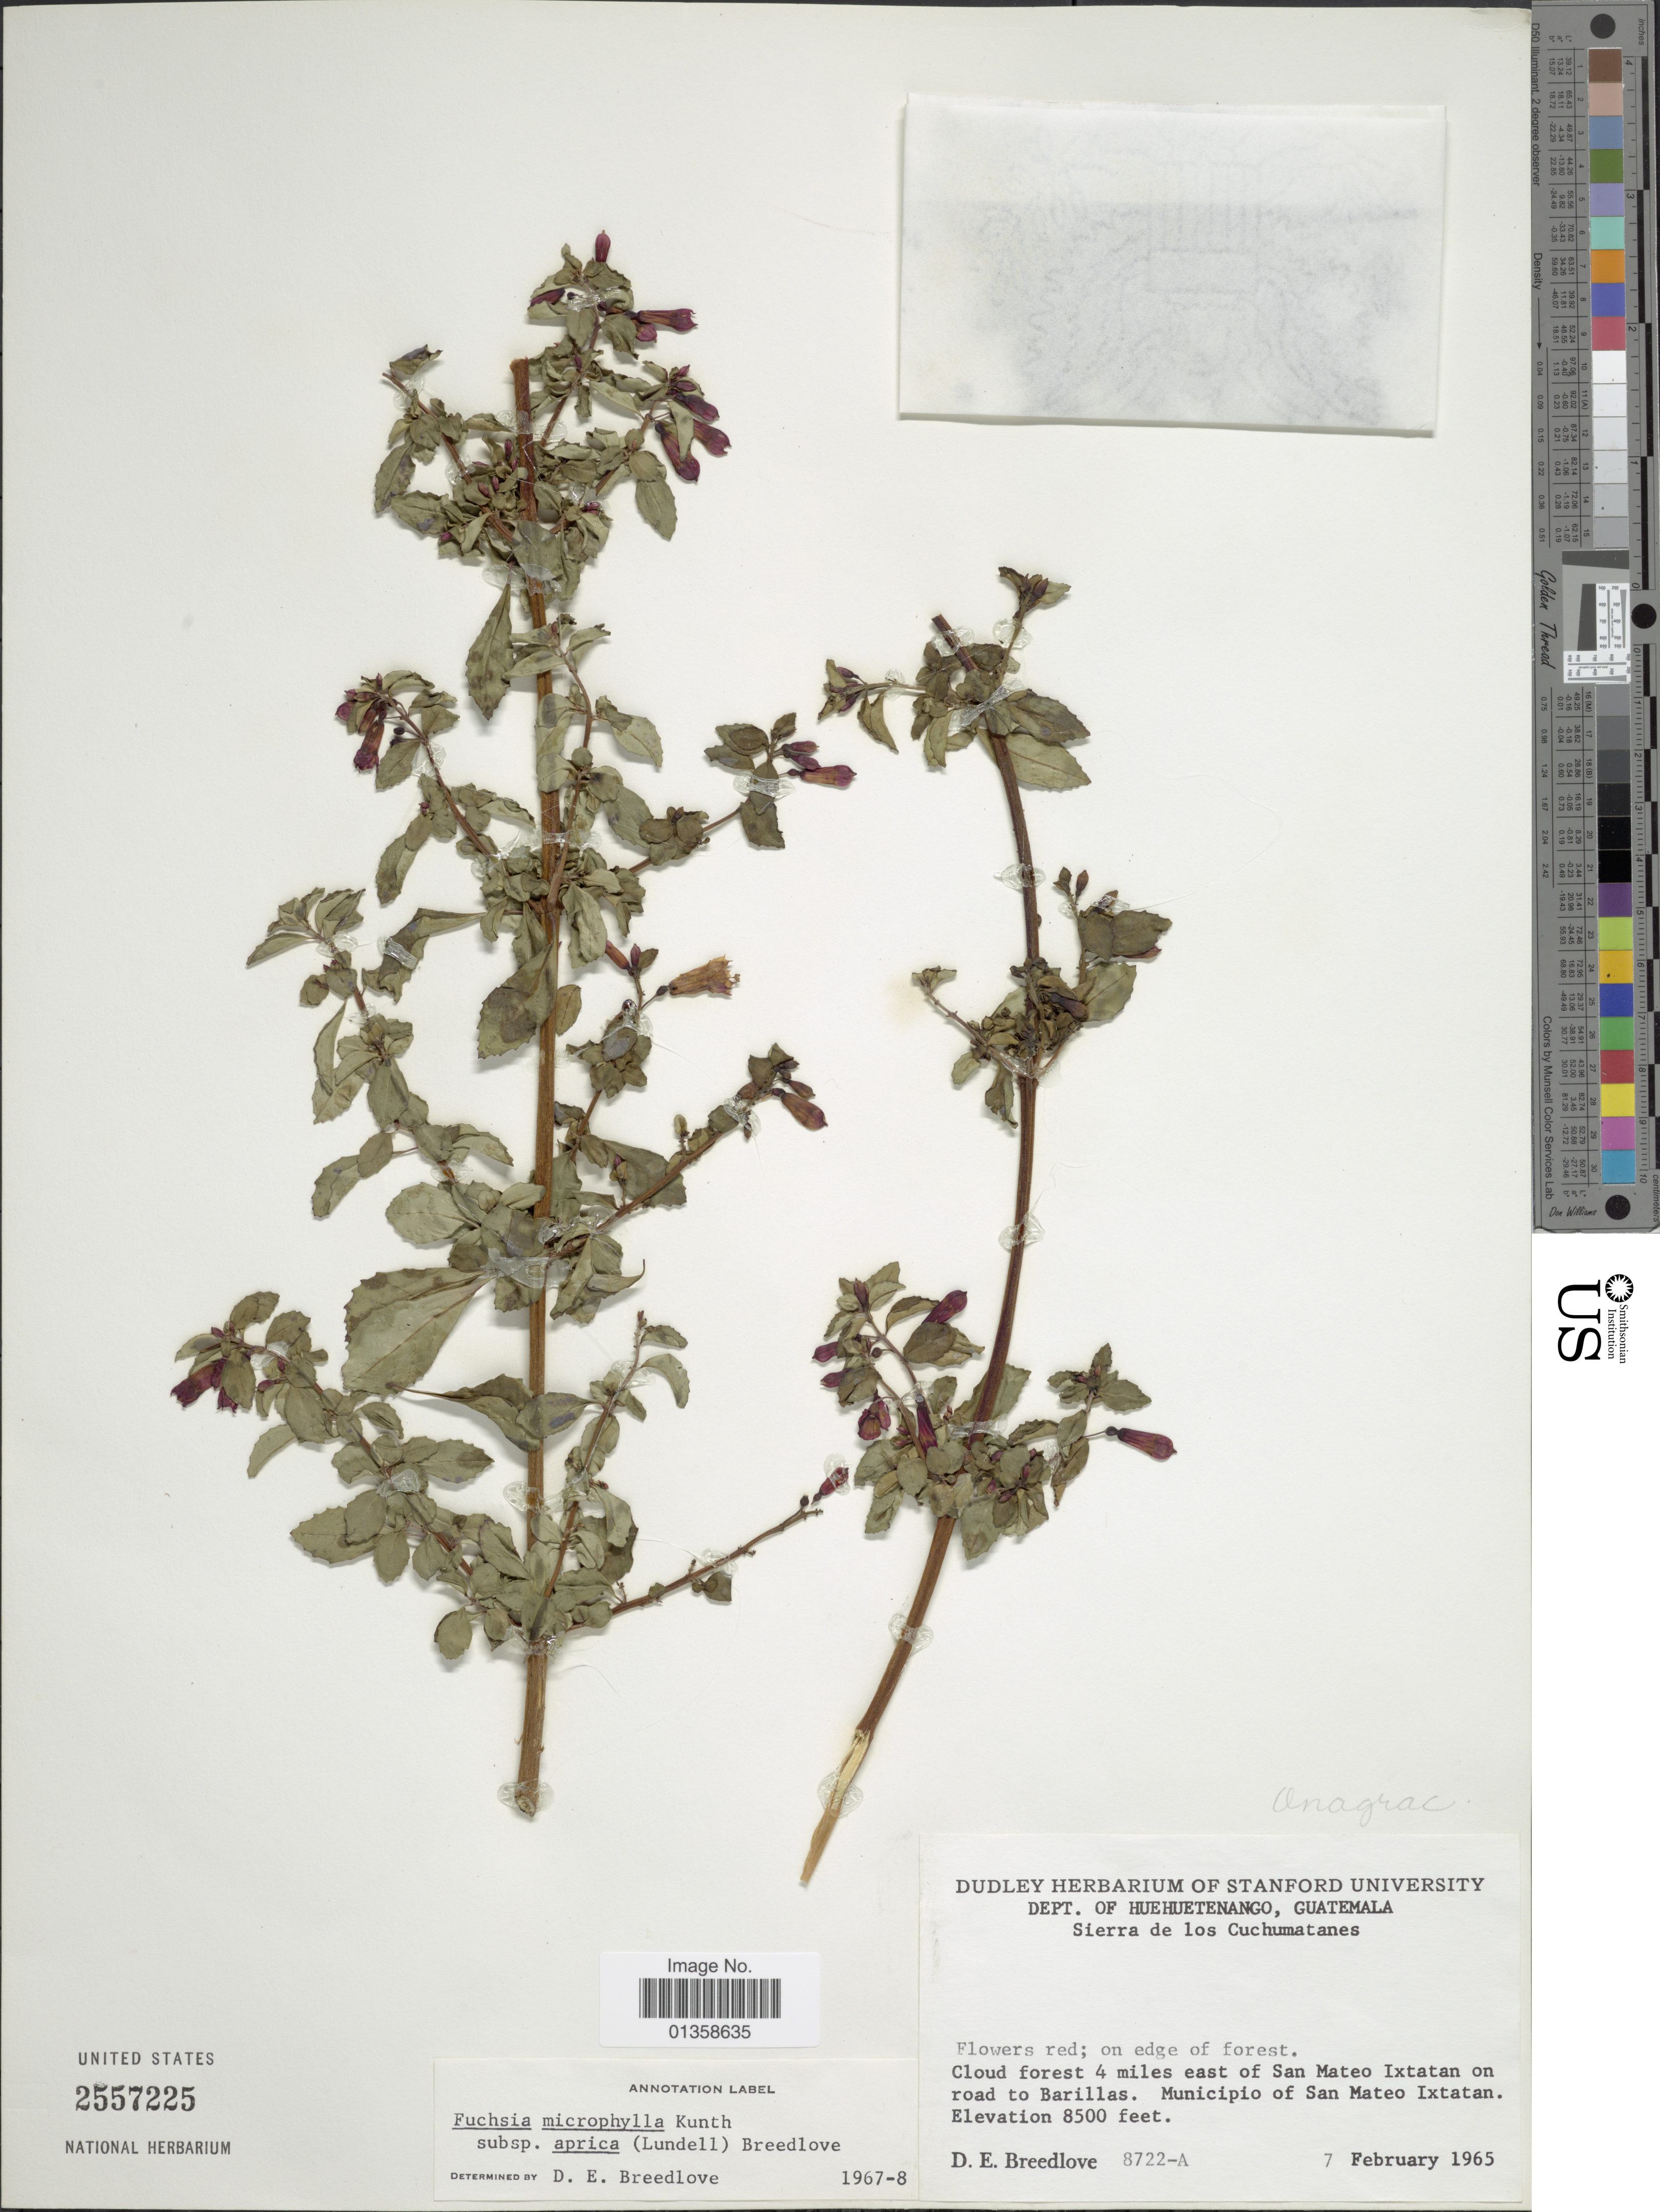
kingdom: Plantae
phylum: Tracheophyta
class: Magnoliopsida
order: Myrtales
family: Onagraceae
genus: Fuchsia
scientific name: Fuchsia microphylla subsp. aprica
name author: (Lundell) Breedlove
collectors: D. E. Breedlove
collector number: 8722-A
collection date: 1965-02-07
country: Guatemala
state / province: Huehuetenango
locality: Sierra de los Cuchumatanes, Cloud forest 4 miles east of San Mateo Ixtatan on road to Barillas. Municipio of San Mateo Ixtatan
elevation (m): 2591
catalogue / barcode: US 2557225